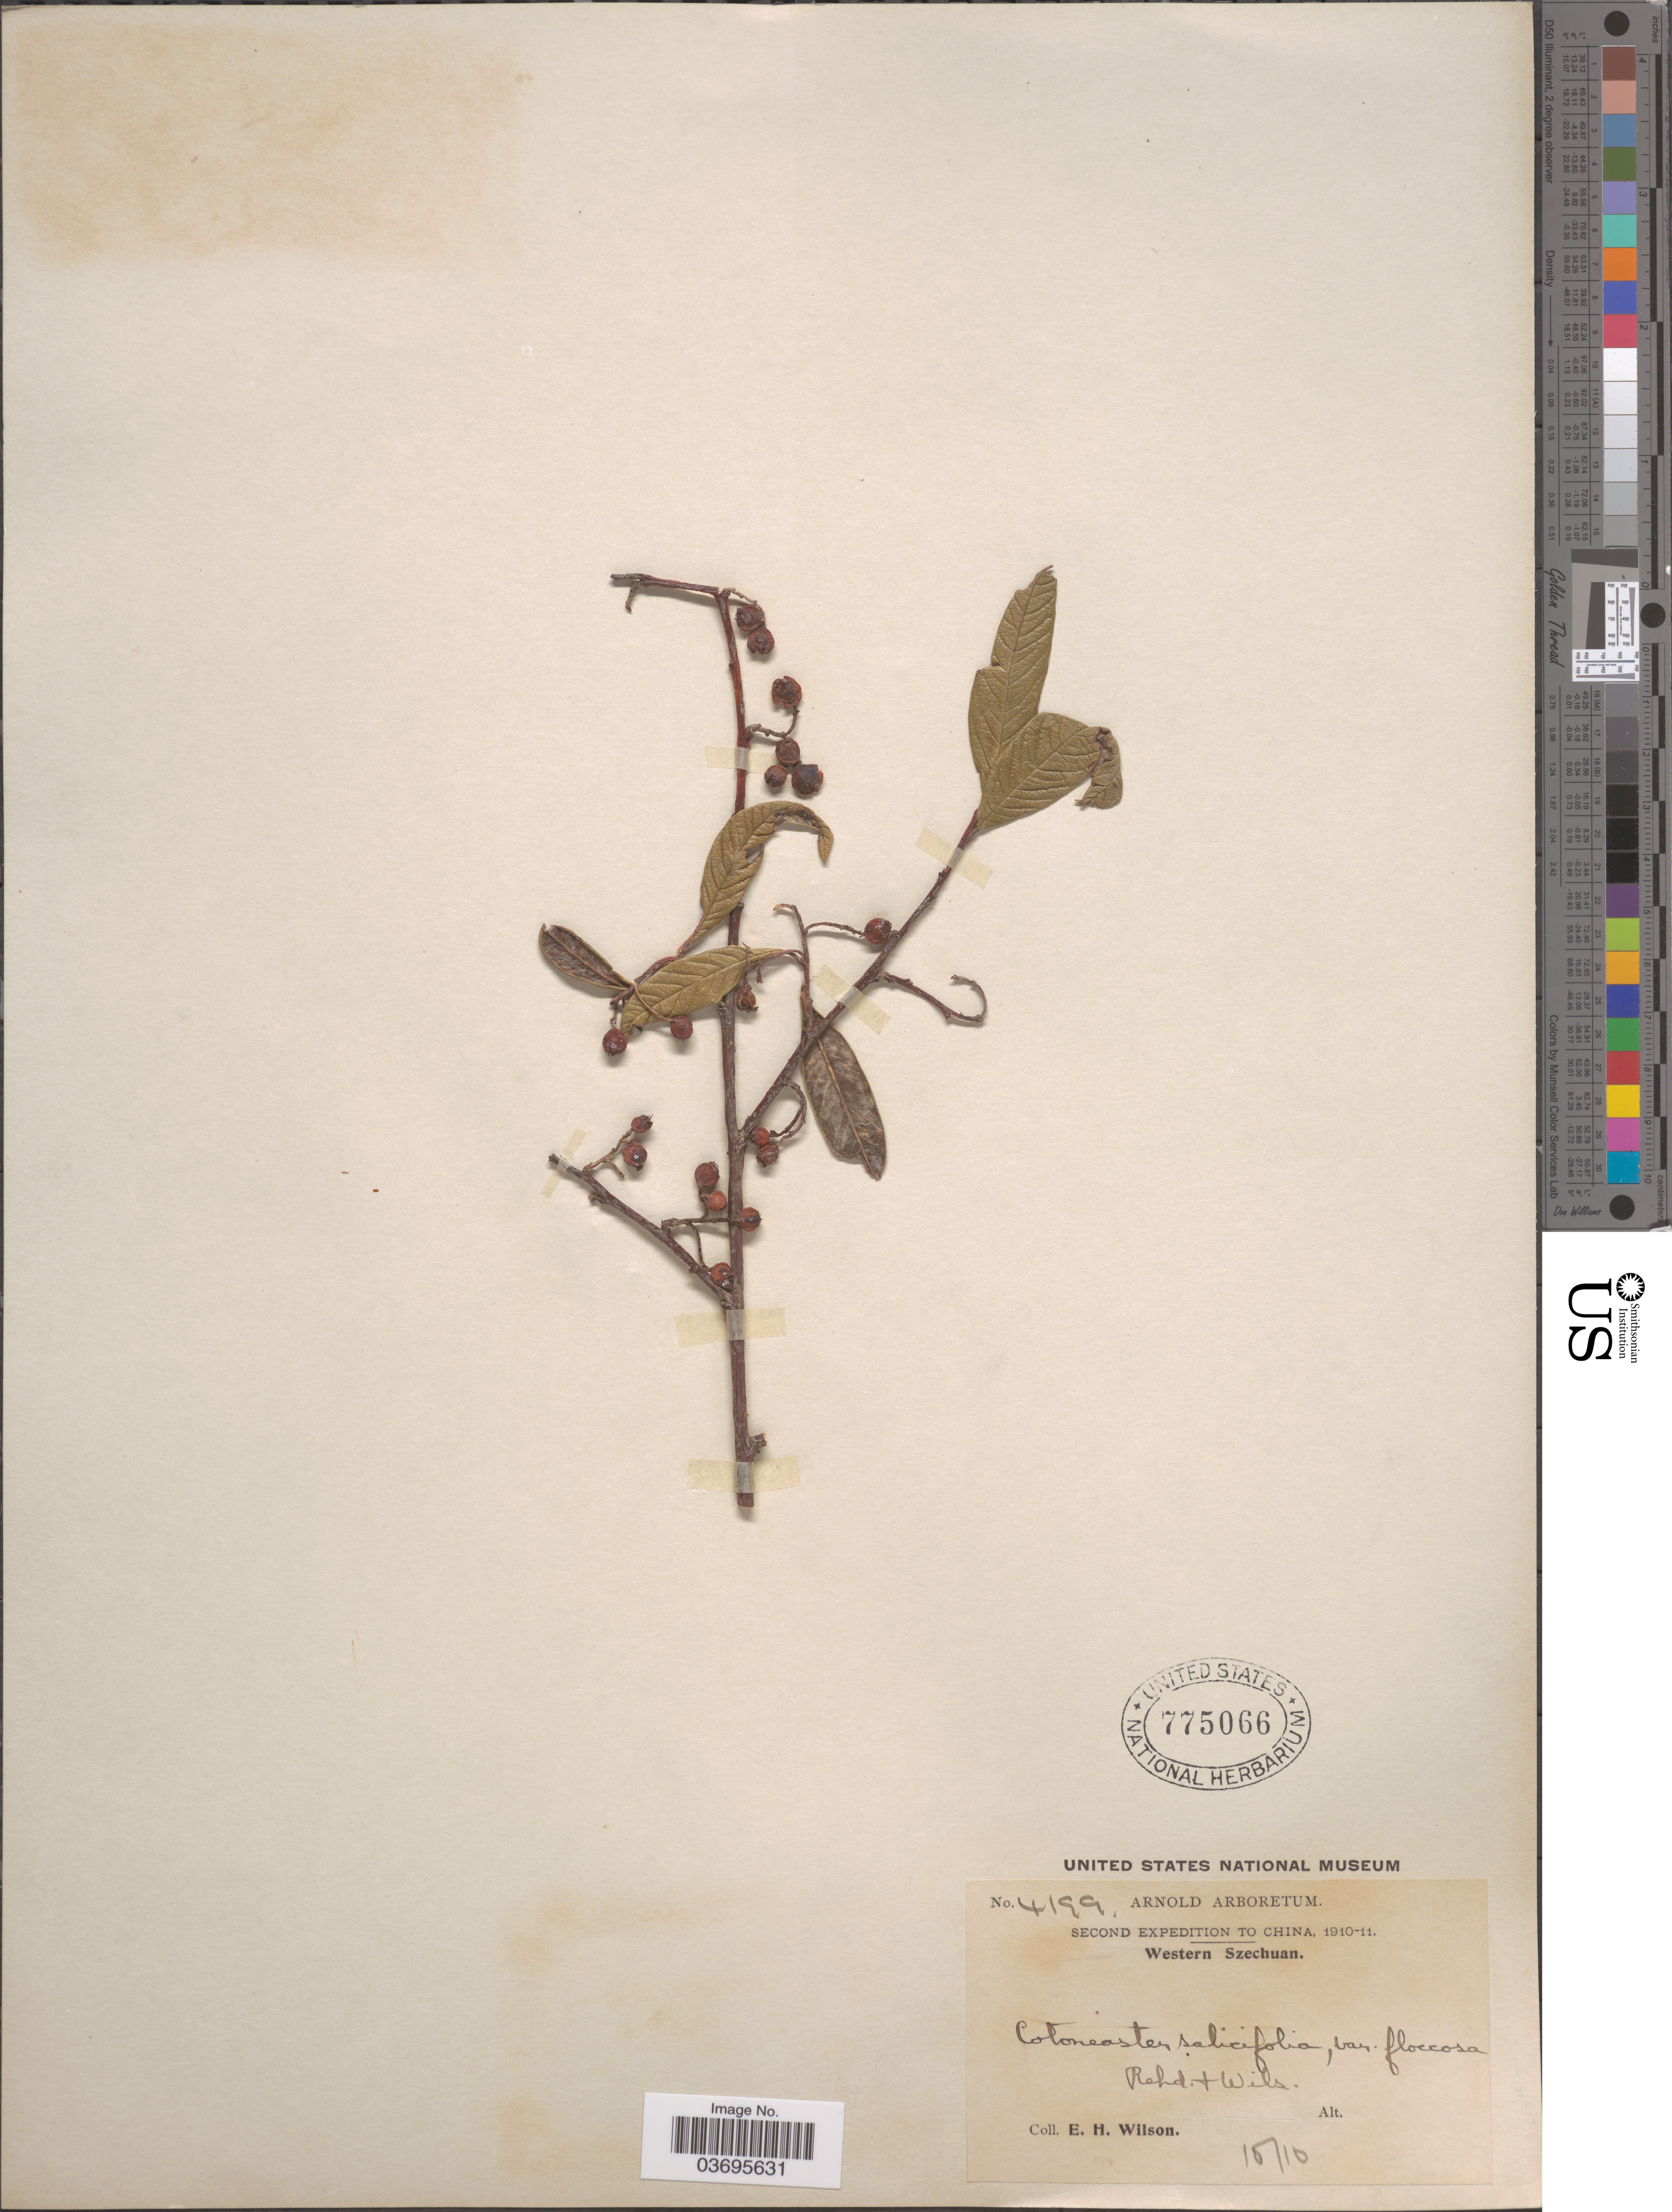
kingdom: Plantae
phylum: Tracheophyta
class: Magnoliopsida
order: Rosales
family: Rosaceae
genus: Cotoneaster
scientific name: Cotoneaster salicifolius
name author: Franch.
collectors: E. Wilson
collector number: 4199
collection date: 1910-10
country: China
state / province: Sichuan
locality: Western Szechuan.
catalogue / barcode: US 775066